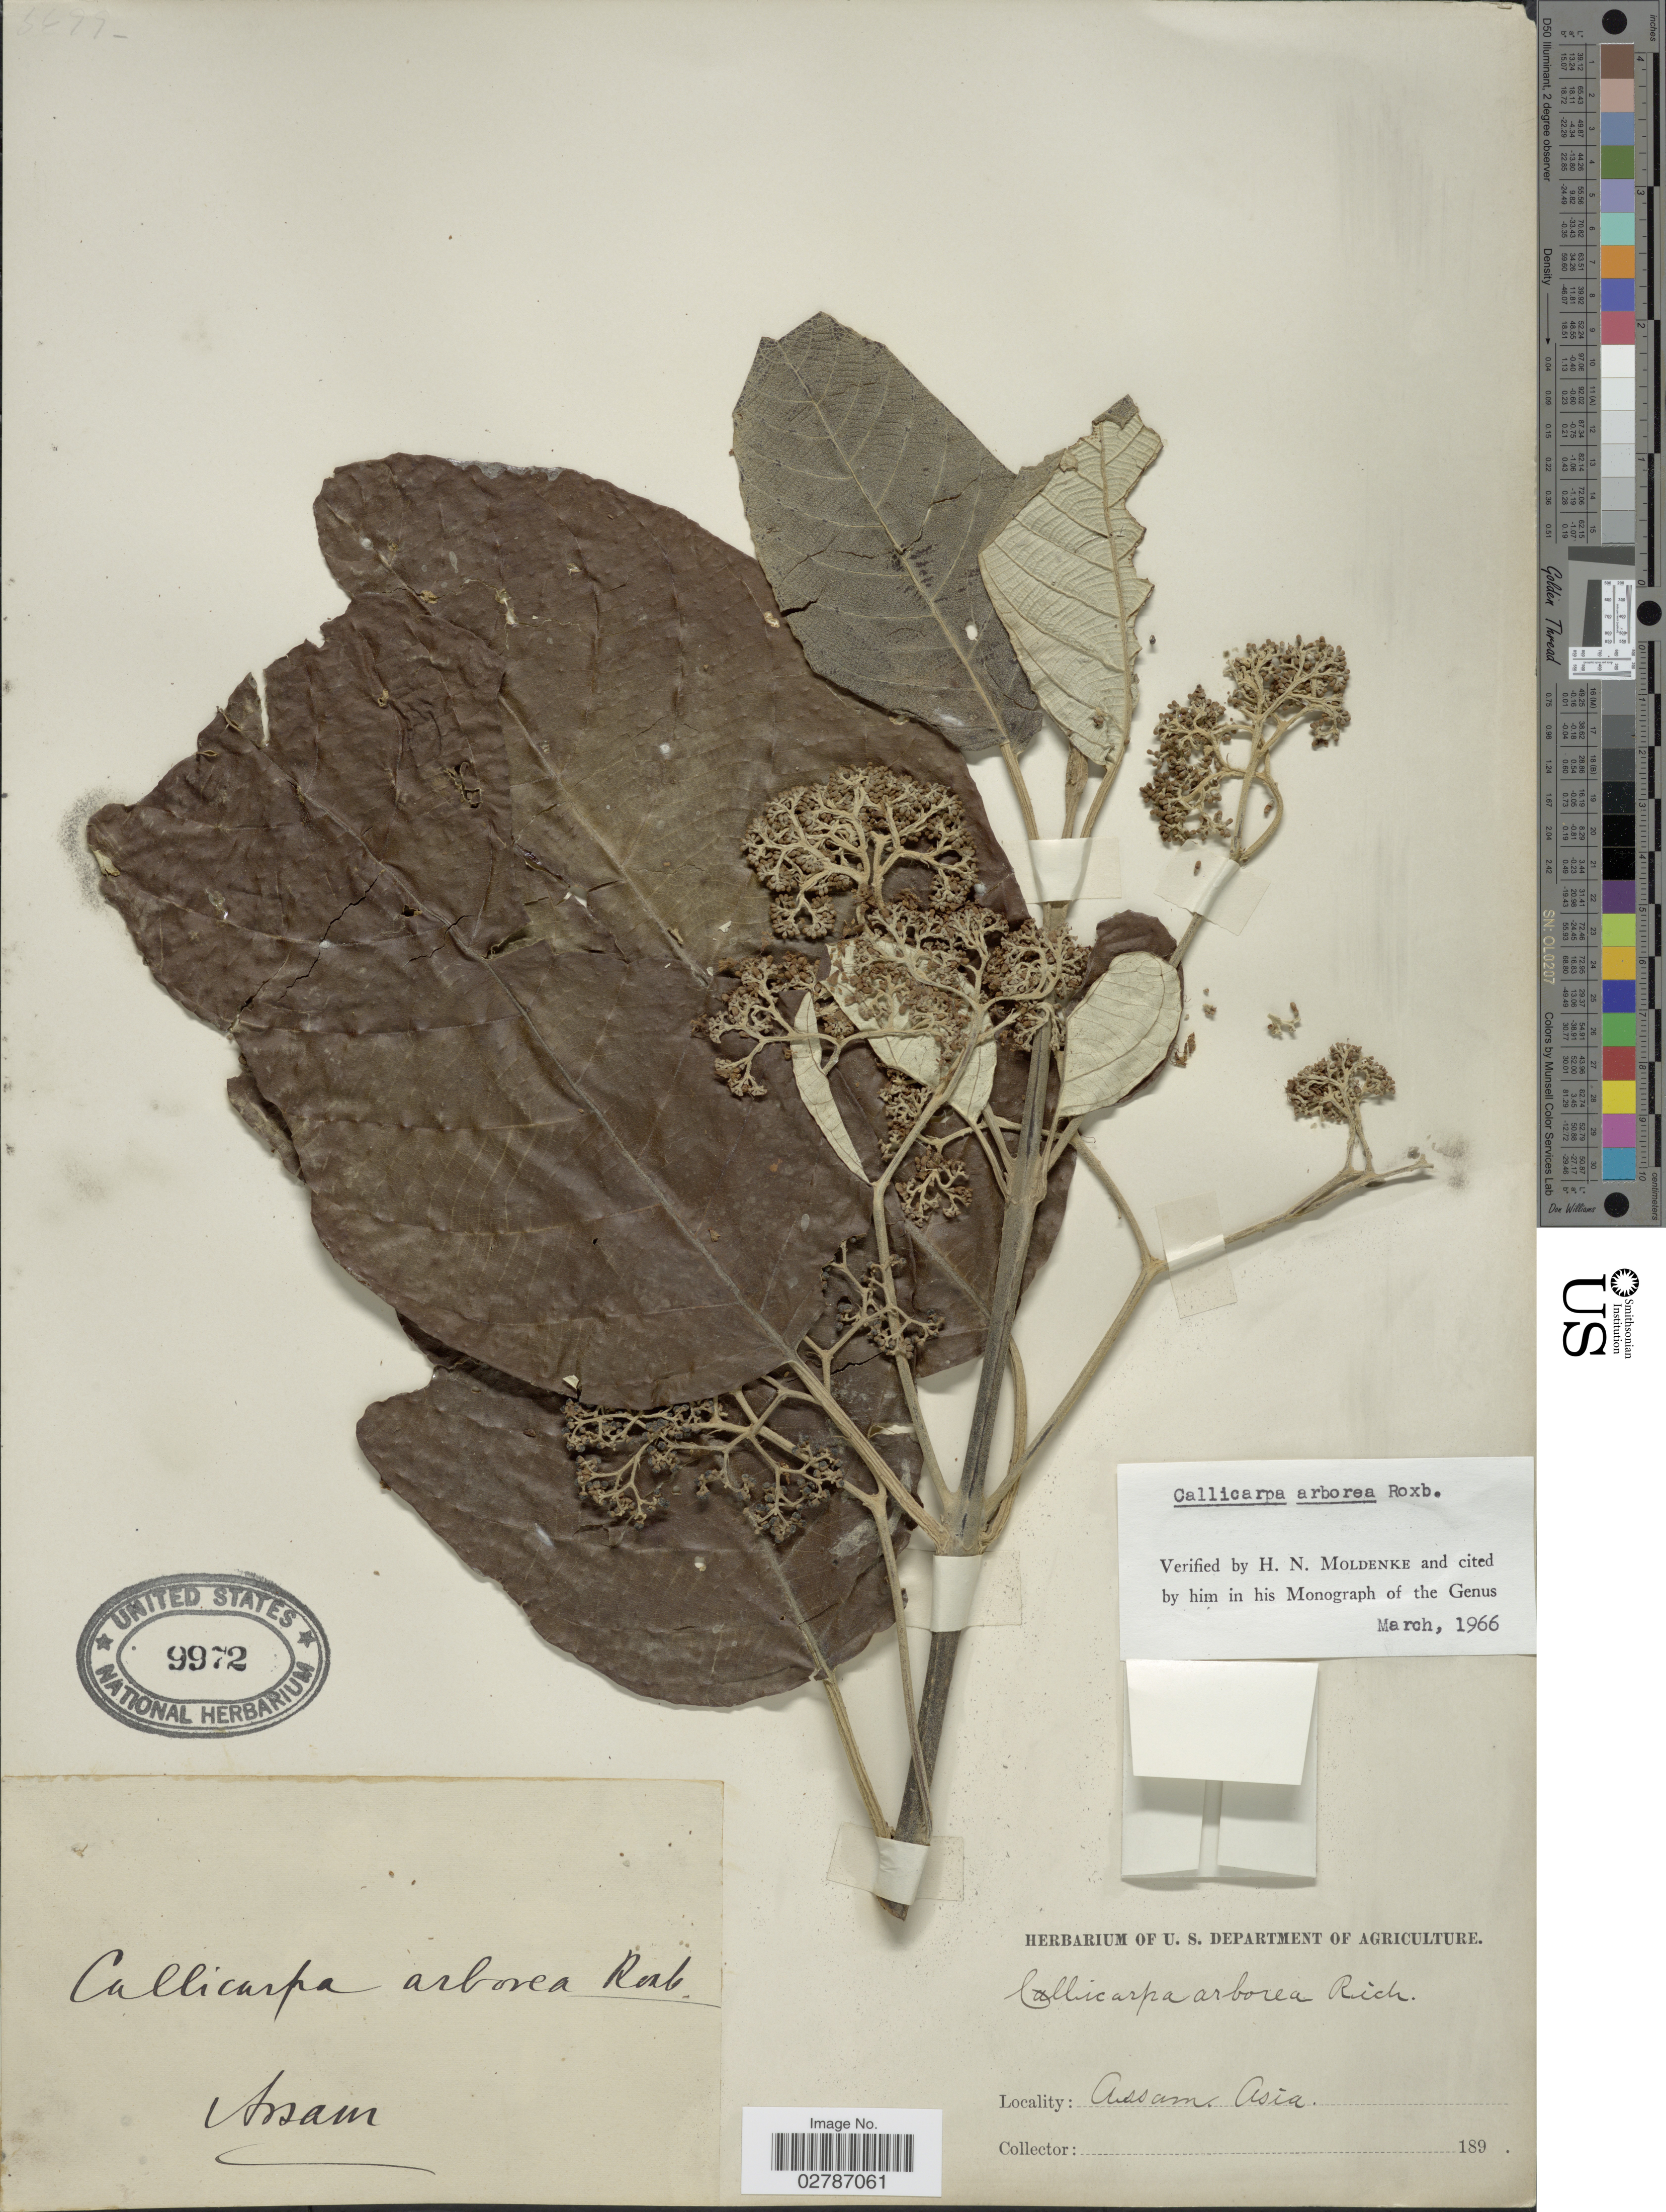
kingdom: Plantae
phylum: Tracheophyta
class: Magnoliopsida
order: Lamiales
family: Lamiaceae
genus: Callicarpa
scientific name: Callicarpa arborea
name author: Roxb.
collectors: ex herb. U. S. Department of Agriculture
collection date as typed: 189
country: India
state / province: Assam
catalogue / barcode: US 9972